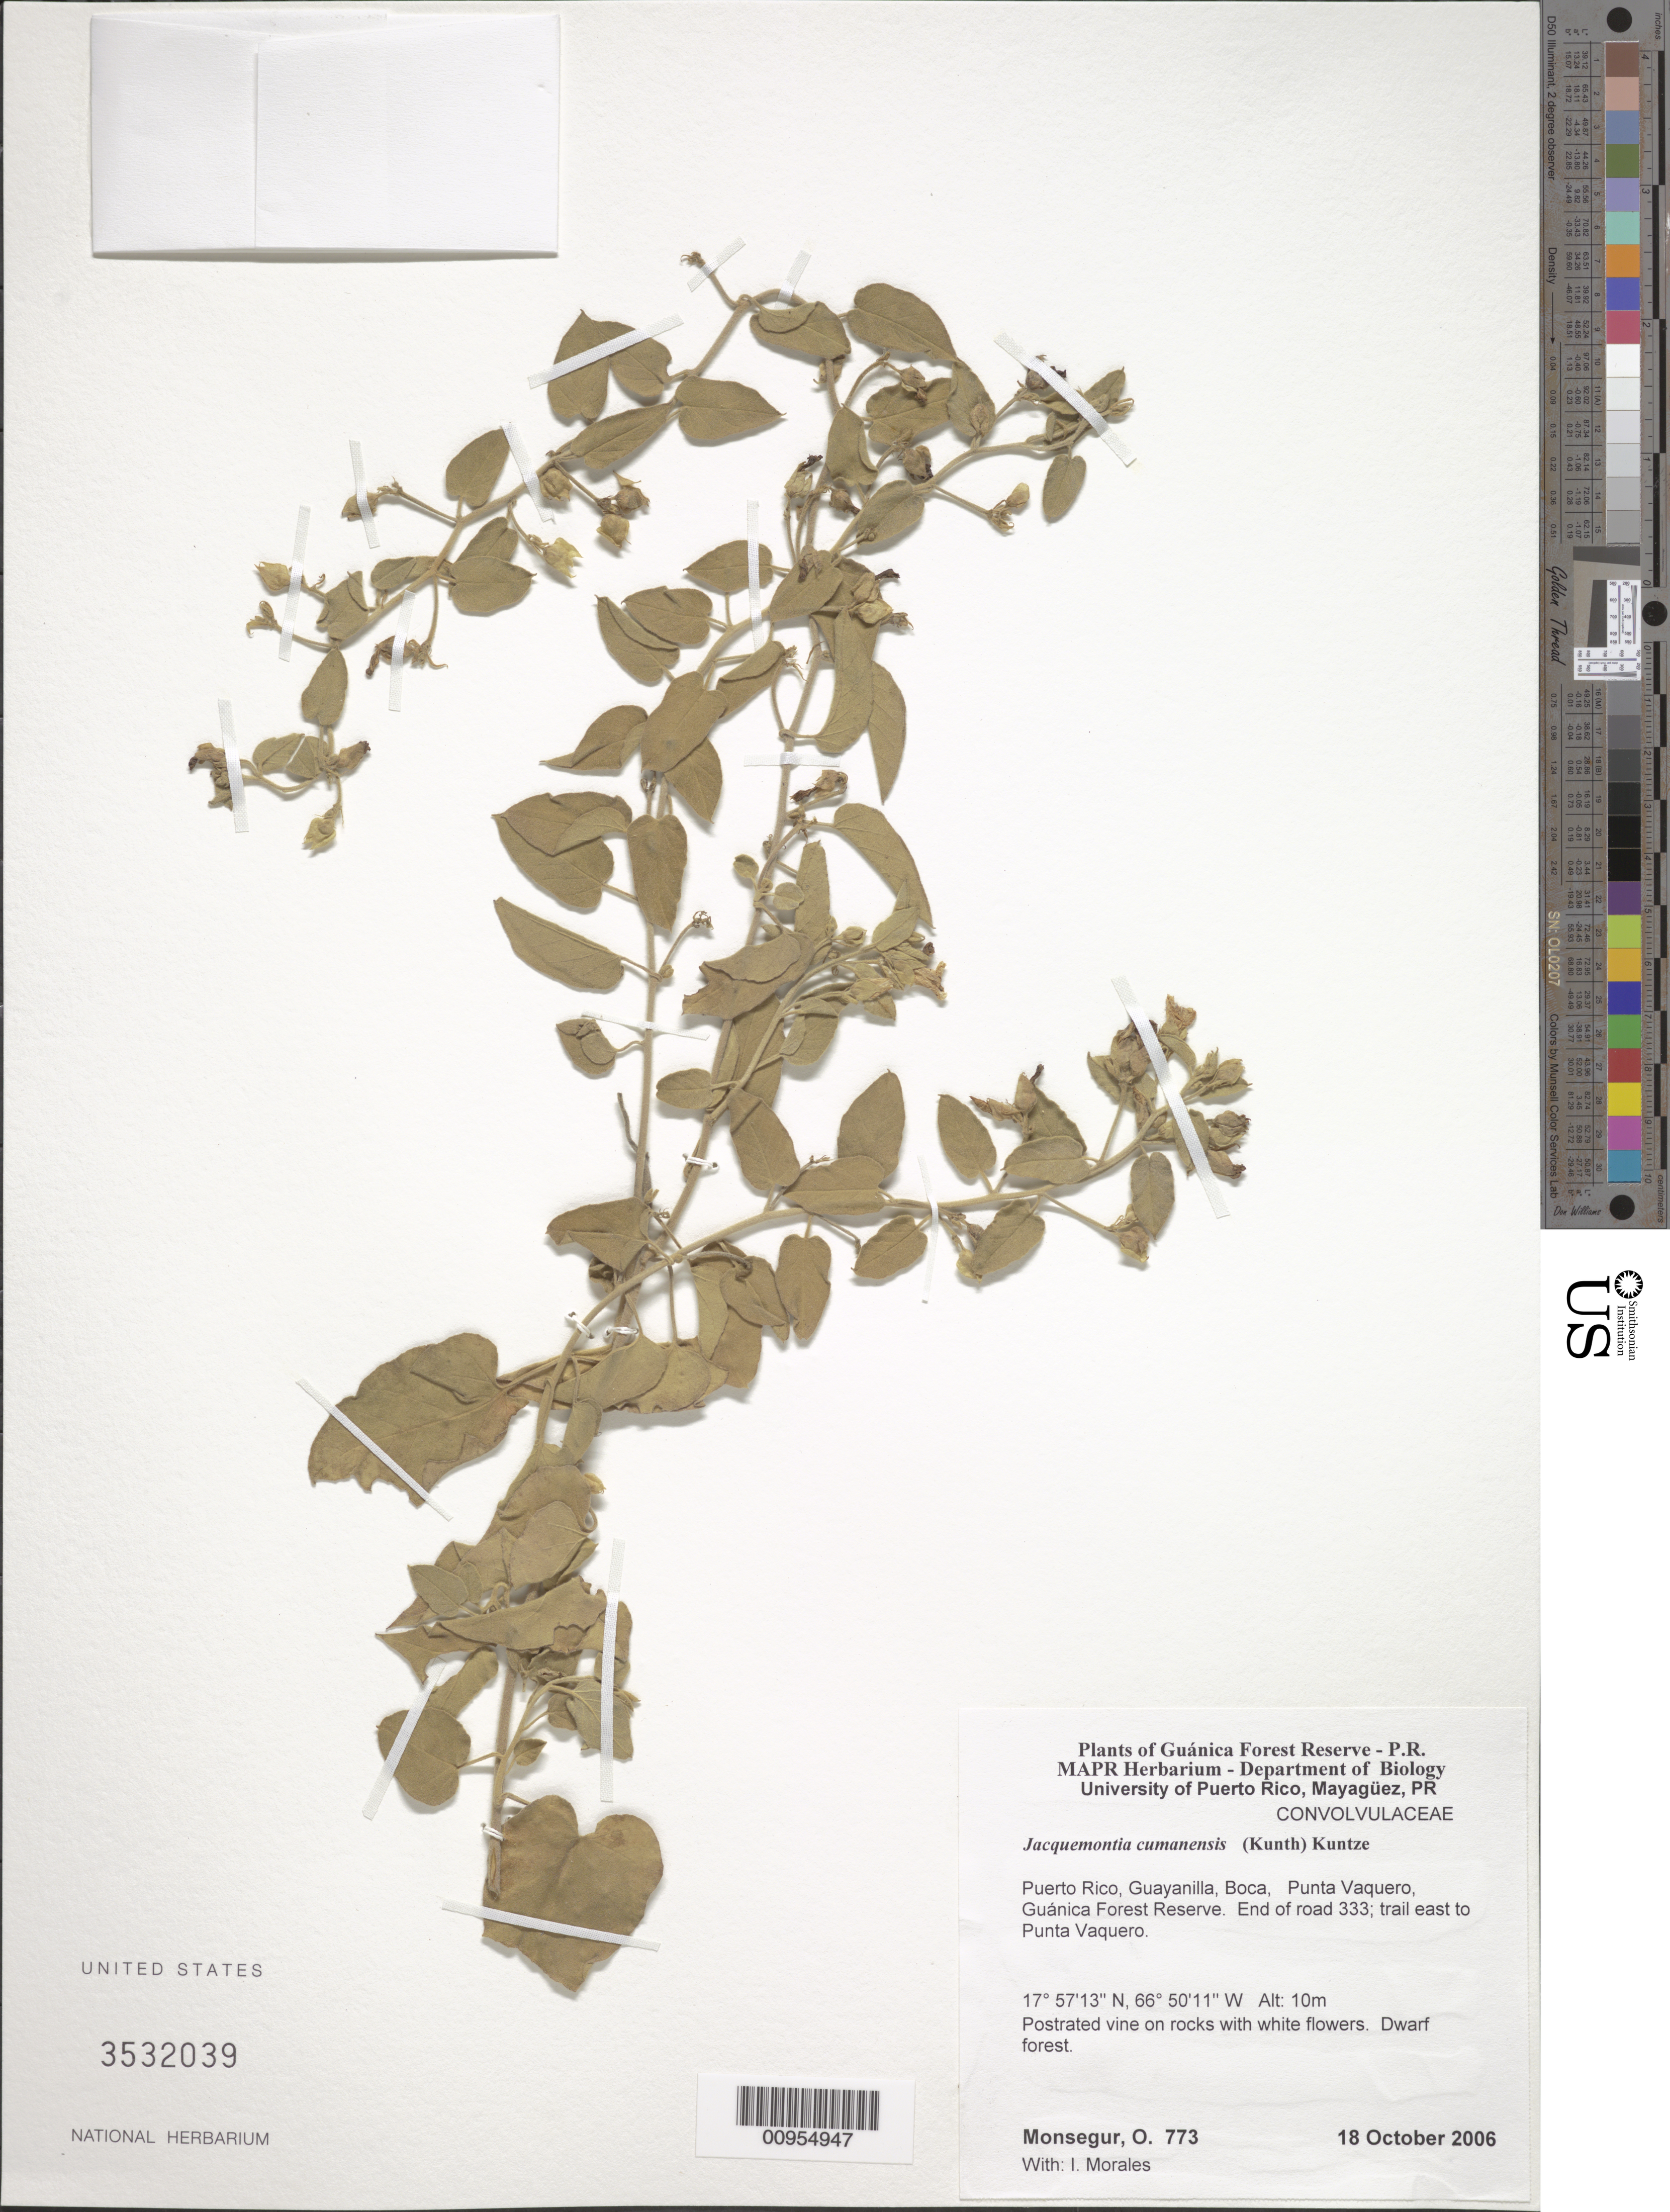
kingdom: Plantae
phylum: Tracheophyta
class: Magnoliopsida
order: Solanales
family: Convolvulaceae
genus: Jacquemontia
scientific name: Jacquemontia cumanensis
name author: (Kuntze) Kuntze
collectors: O. Monsegur & I. Morales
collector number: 773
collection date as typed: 18 Oct 2006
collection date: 2006-10-18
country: Puerto Rico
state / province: Guayanilla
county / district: Boca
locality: Guánica Forest Reserve. End of road 333; trail east to Punta Vaquero.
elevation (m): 10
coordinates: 17.57127, 66.50105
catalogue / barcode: US 3532039